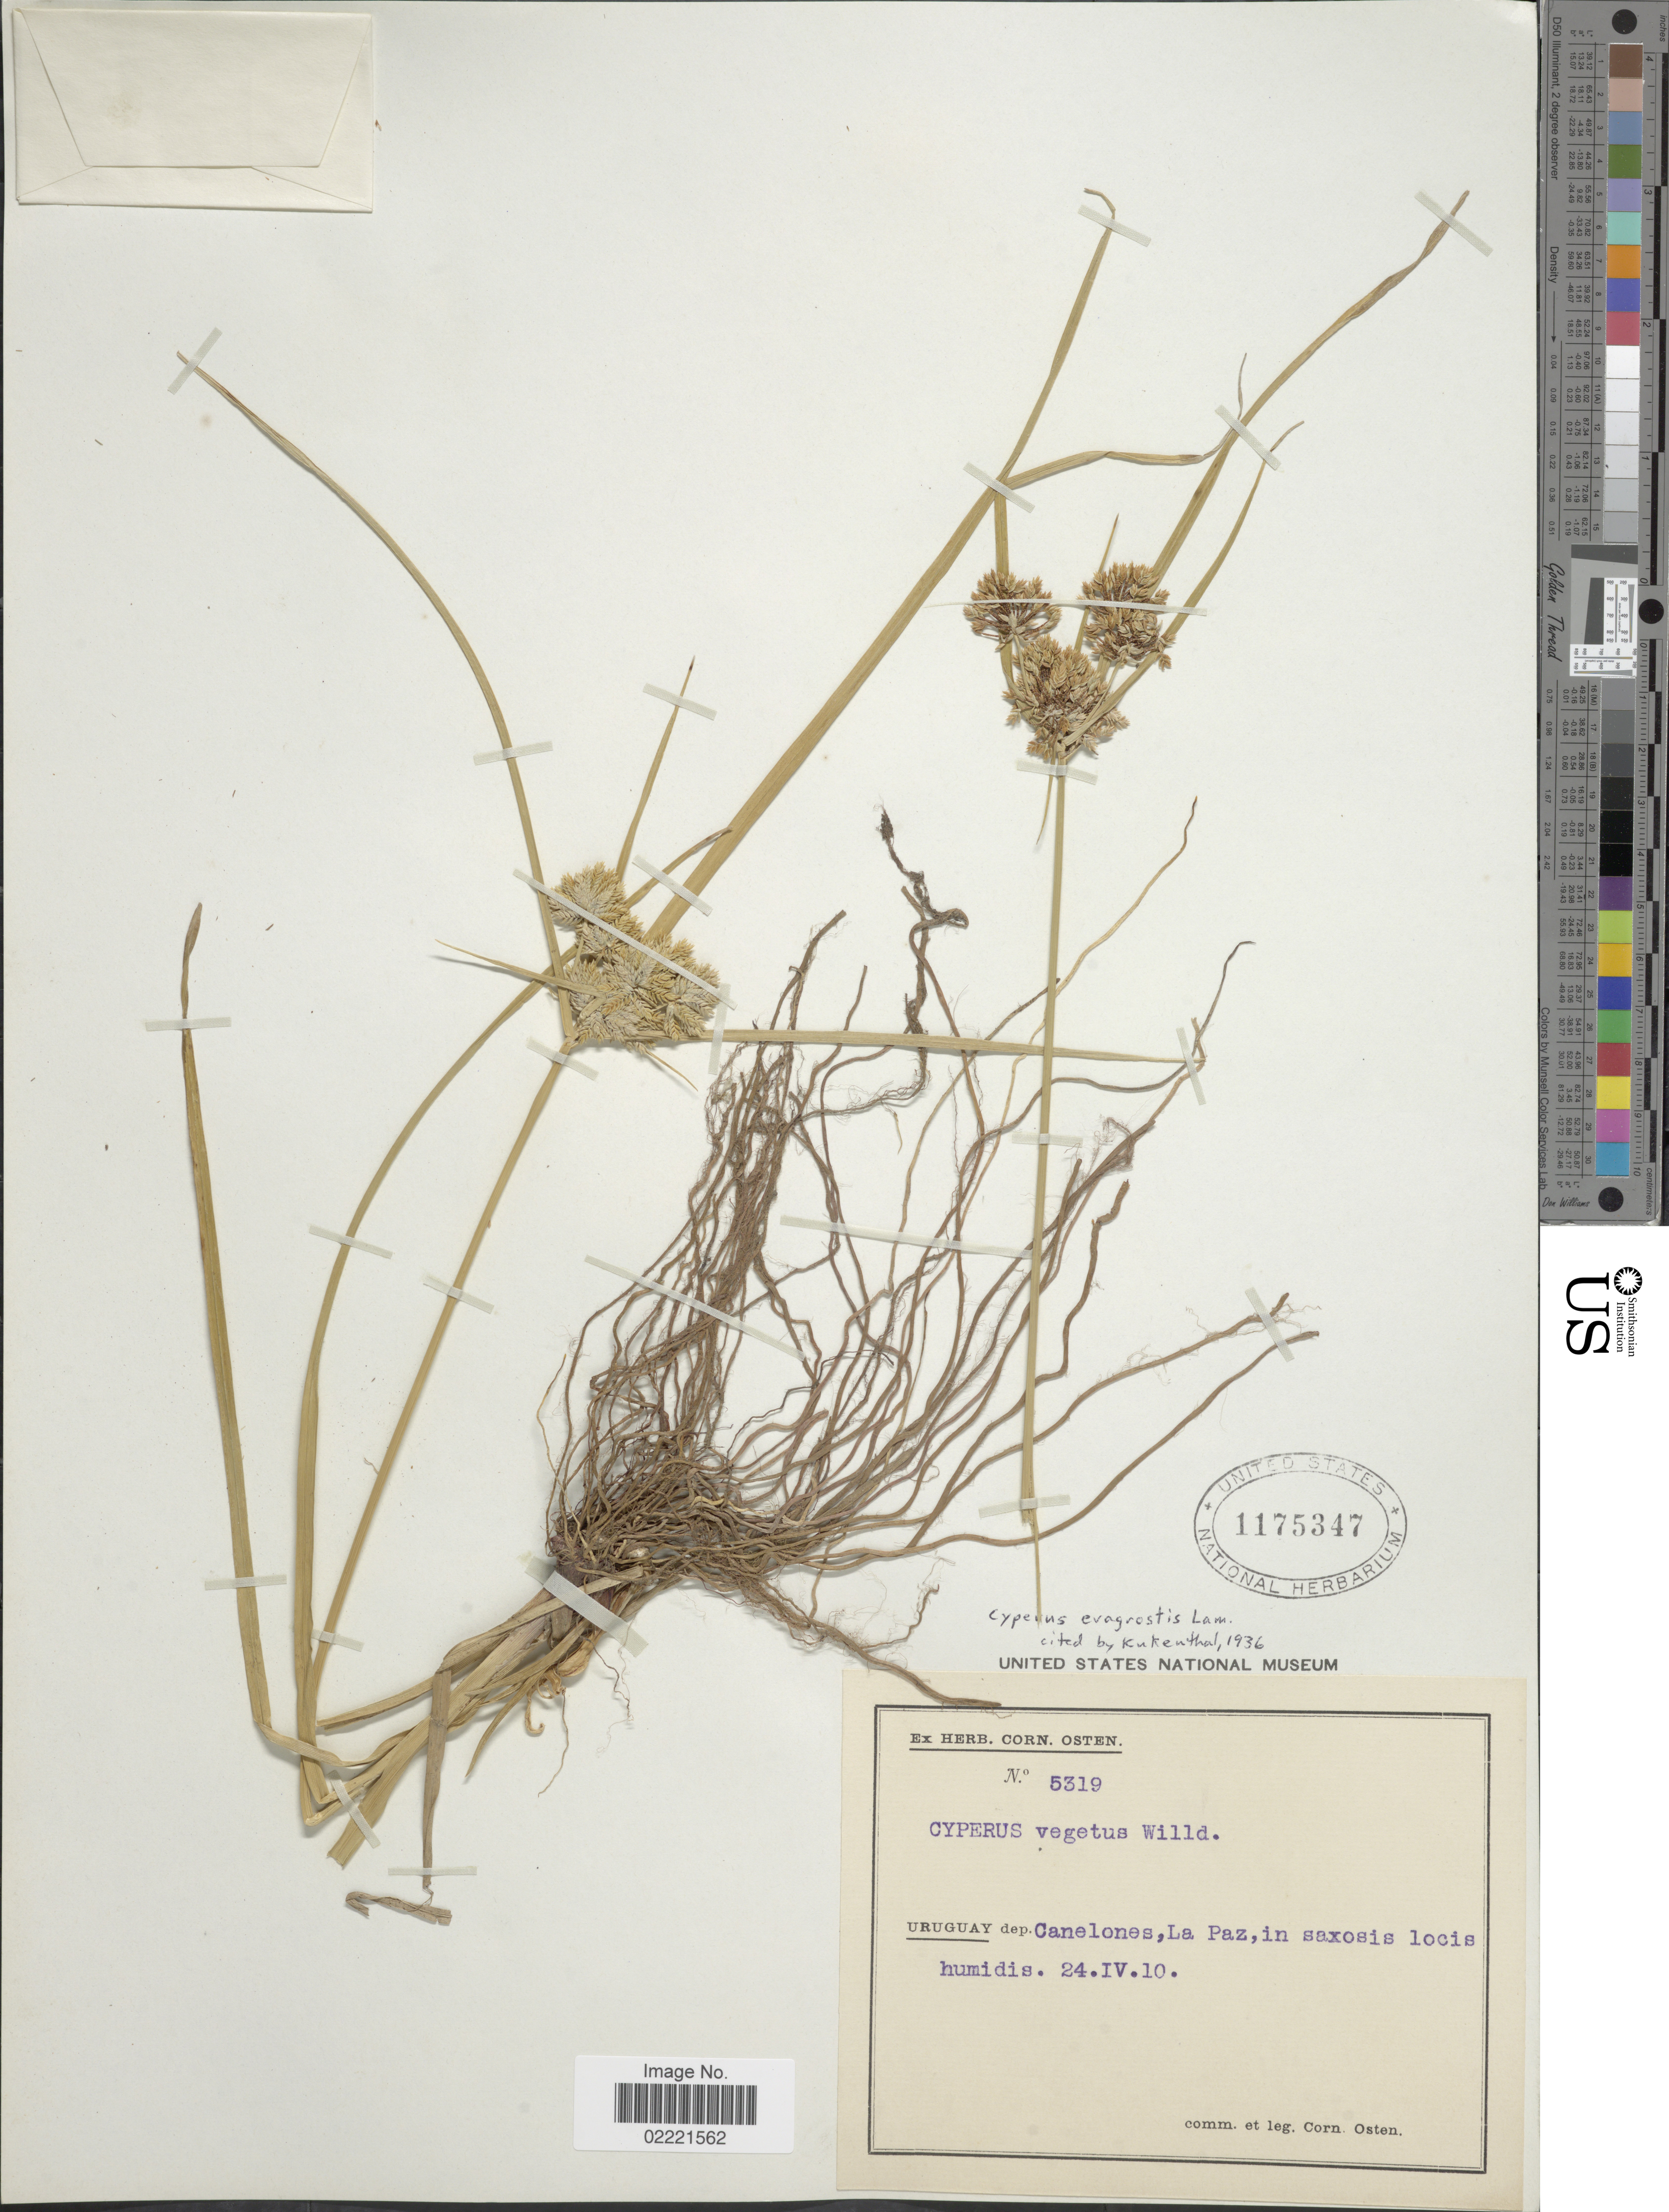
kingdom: Plantae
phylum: Tracheophyta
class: Liliopsida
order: Poales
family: Cyperaceae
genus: Cyperus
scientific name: Cyperus eragrostis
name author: Lam.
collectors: ex herb. Cornelius Osten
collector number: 5319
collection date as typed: Transcribed d/m/y: 24/4/10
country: Uruguay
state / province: Canelones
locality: Dep. Canelones, La Paz, in saxosis locis humidis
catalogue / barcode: US 1175347